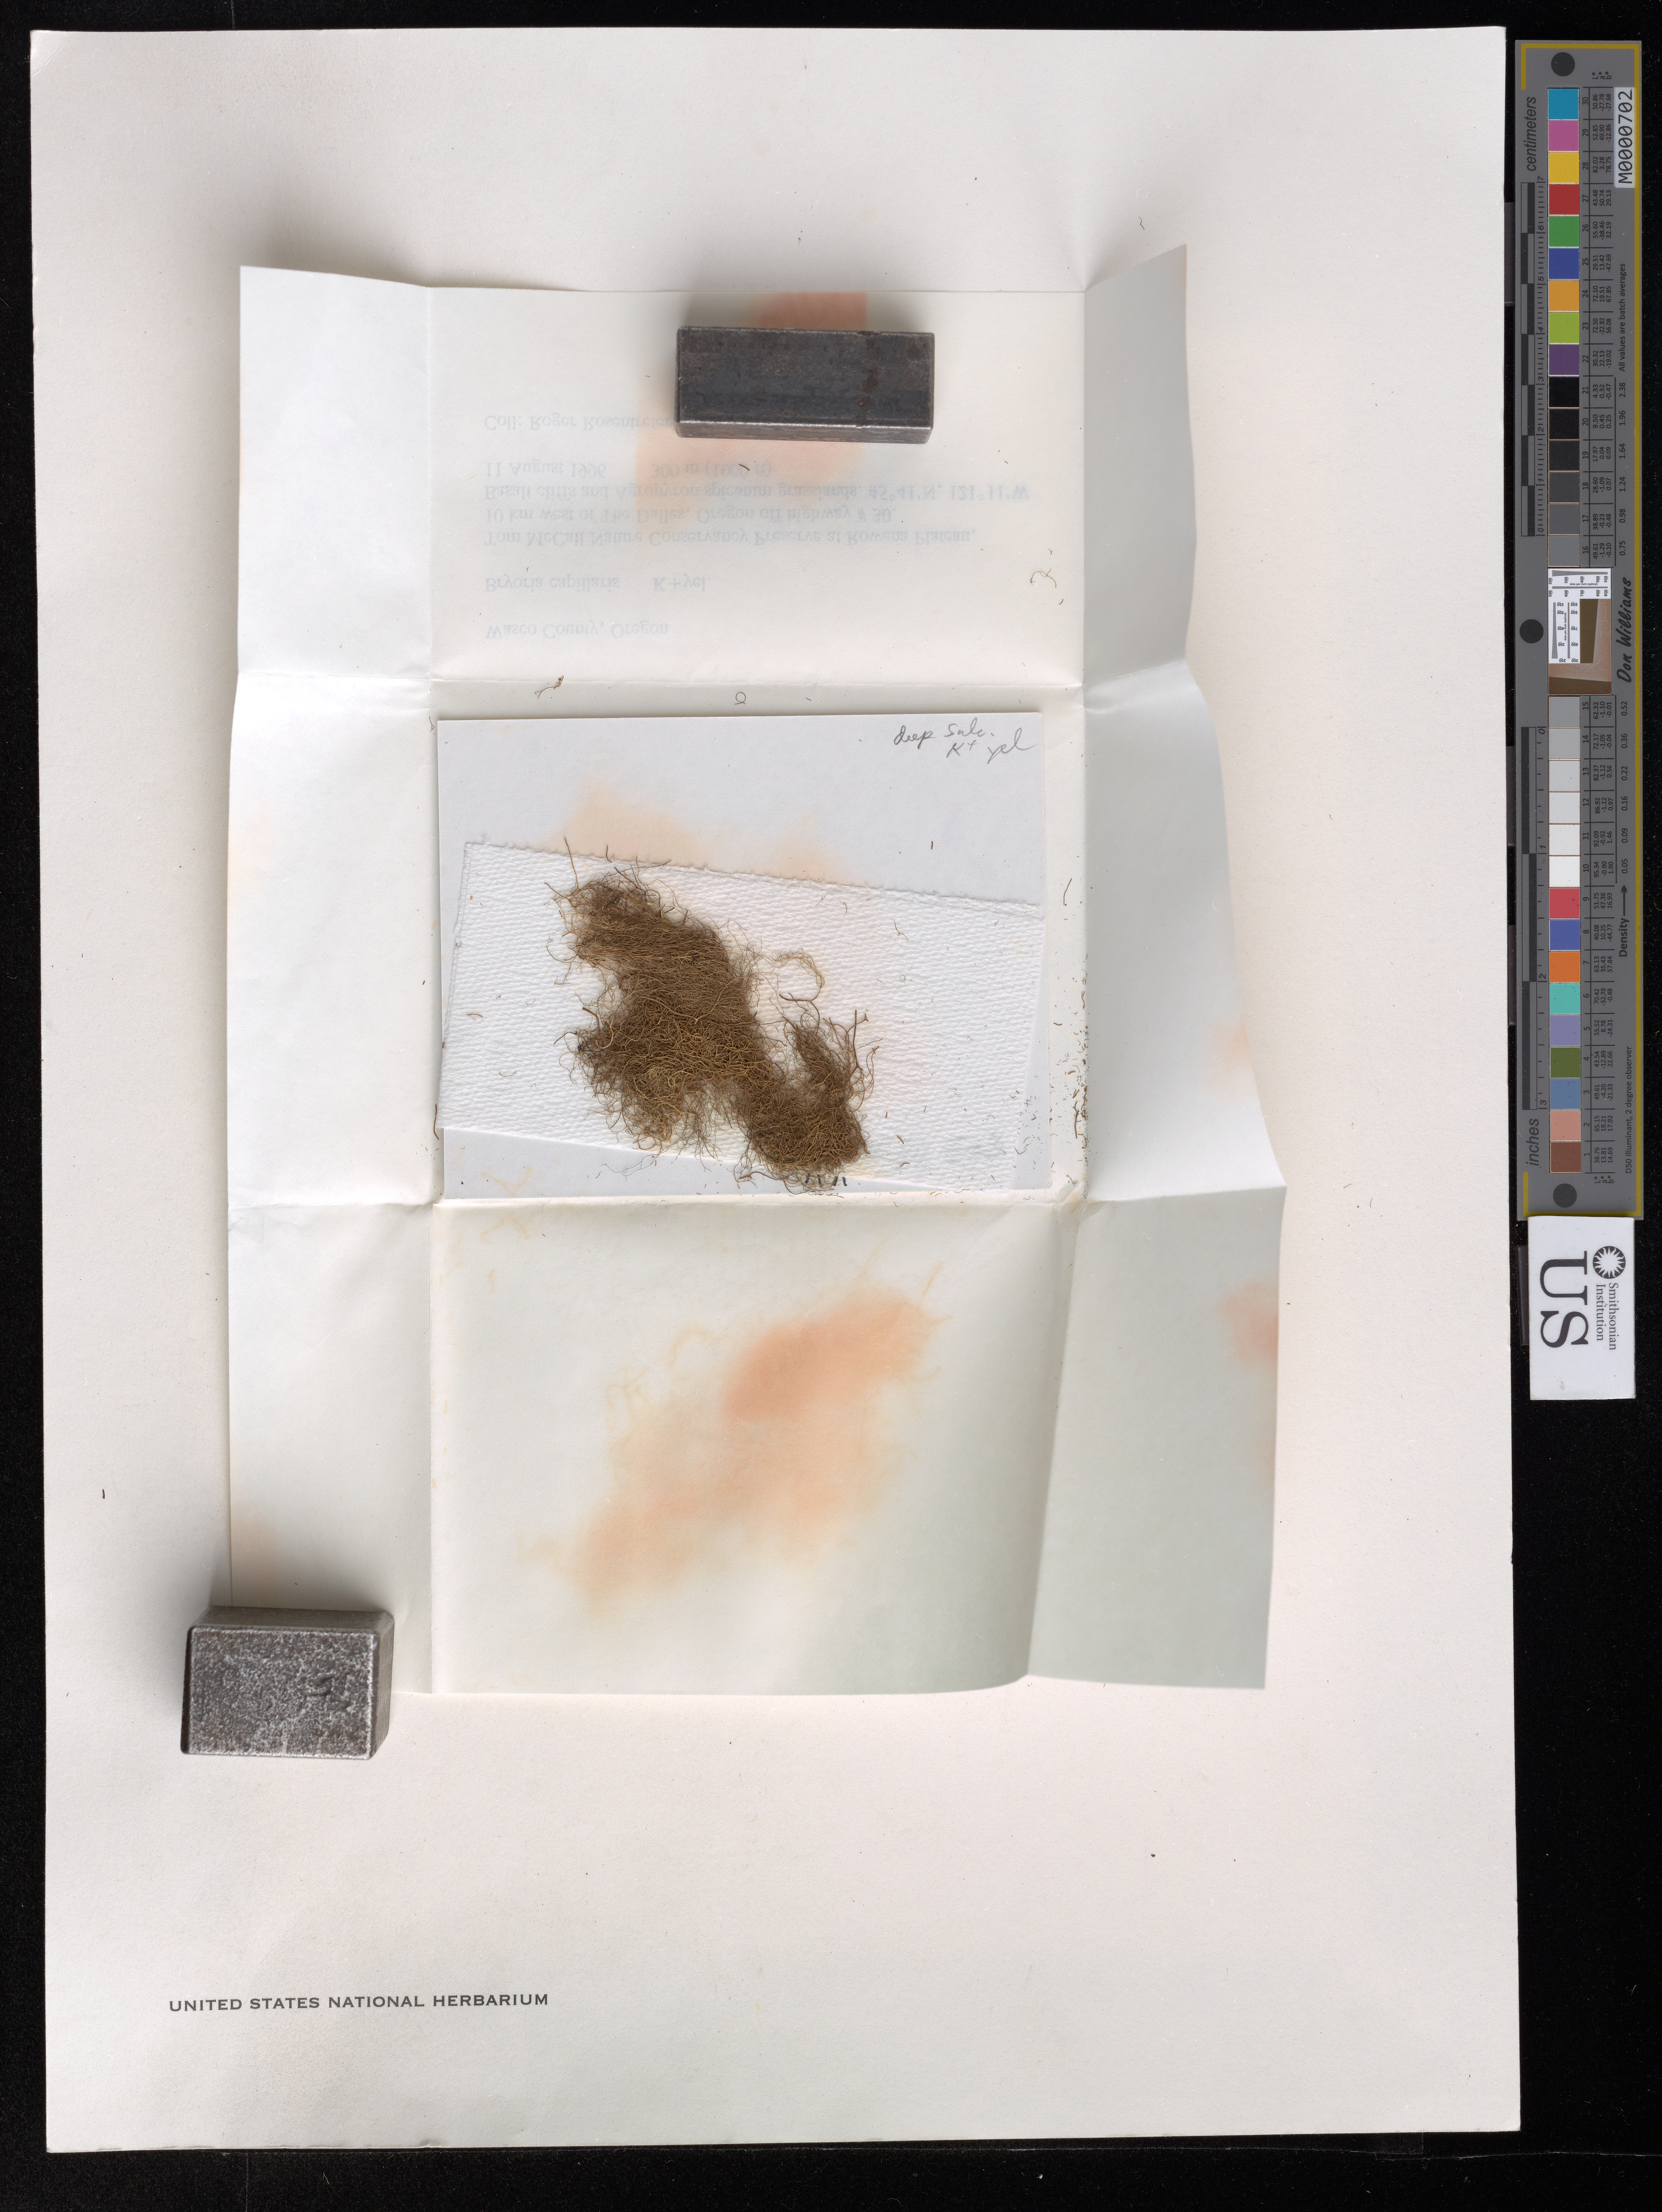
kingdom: Fungi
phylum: Ascomycota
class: Lecanoromycetes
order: Lecanorales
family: Parmeliaceae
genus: Bryoria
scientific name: Bryoria capillaris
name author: (Ach.) Brodo & D.Hawksw.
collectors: R. Rosentreter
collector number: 10633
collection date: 1996-08-11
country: United States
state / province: Oregon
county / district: Wasco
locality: Tom McCall Nature Conservancy Preserve at Rowena Plateau, 10 km west of The Dalles, off highway #30. Basalt cliffs and Agropyron spicatum grasslands.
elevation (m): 305